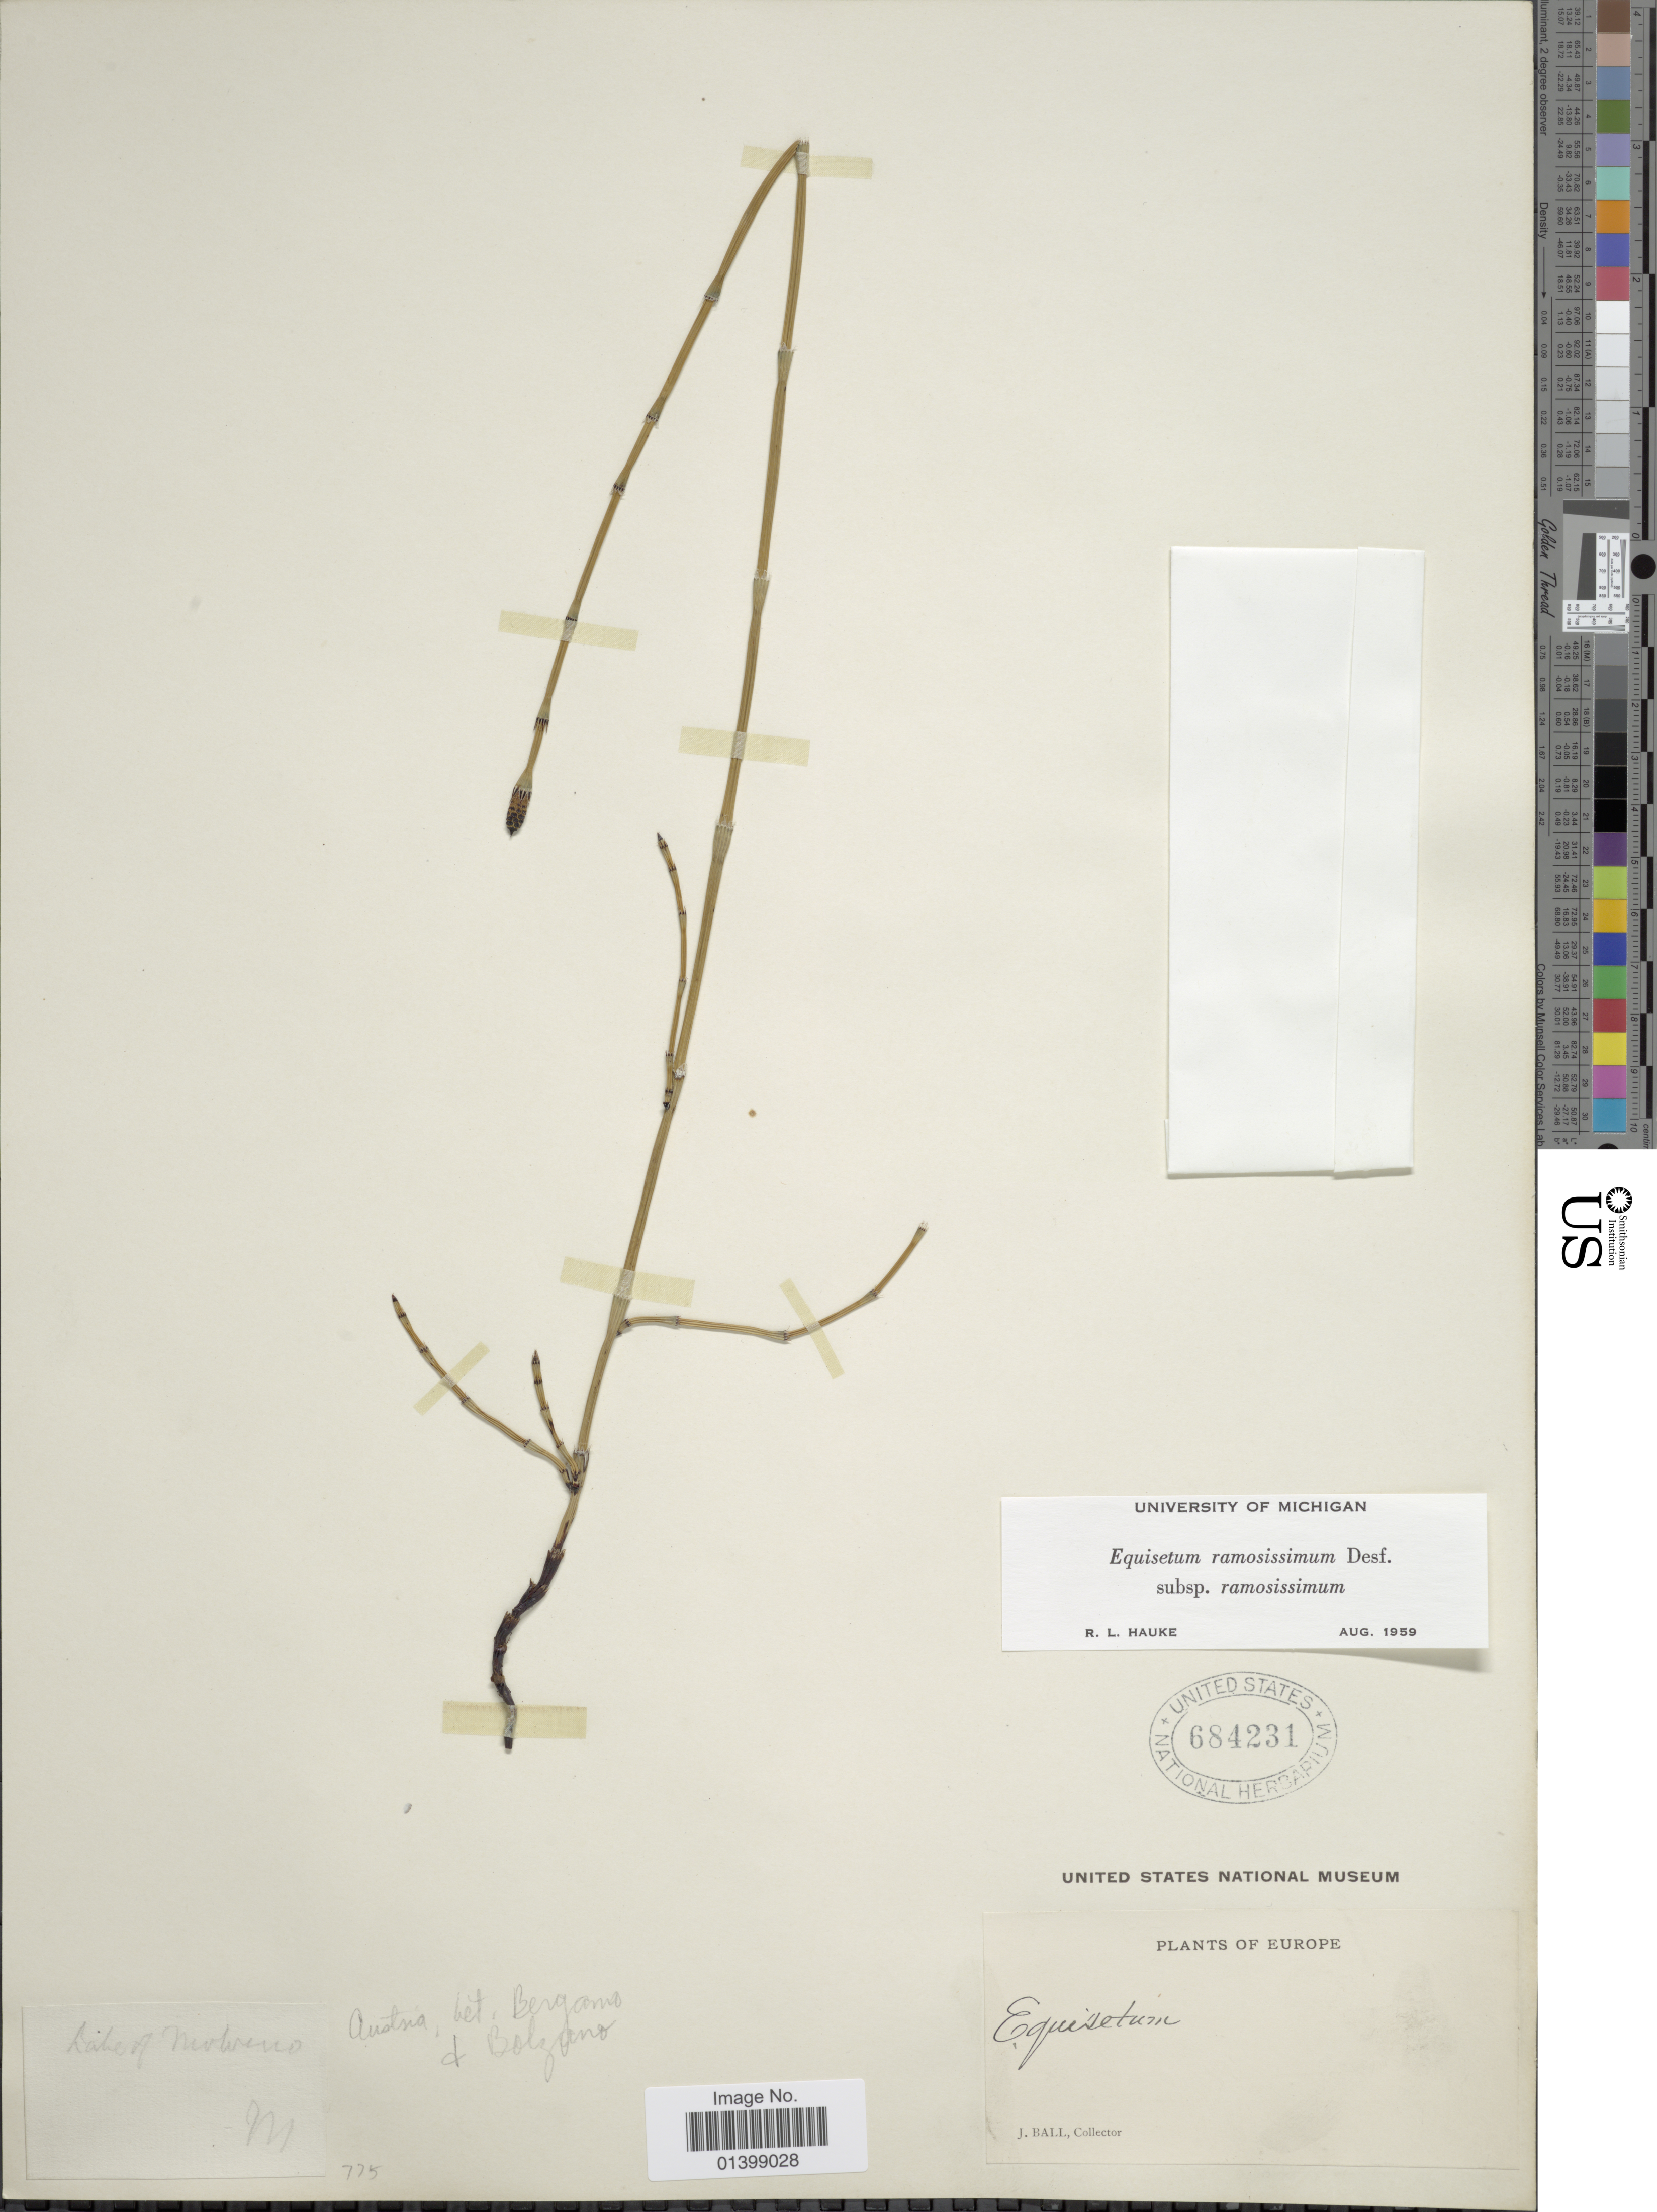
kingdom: Plantae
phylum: Tracheophyta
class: Polypodiopsida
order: Equisetales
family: Equisetaceae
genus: Equisetum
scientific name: Equisetum ramosissimum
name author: Desf.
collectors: J. Ball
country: Austria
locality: Europe, Lake of Mobreno [interpreted]. Bet, Bergamo and bolzano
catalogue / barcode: US 684231